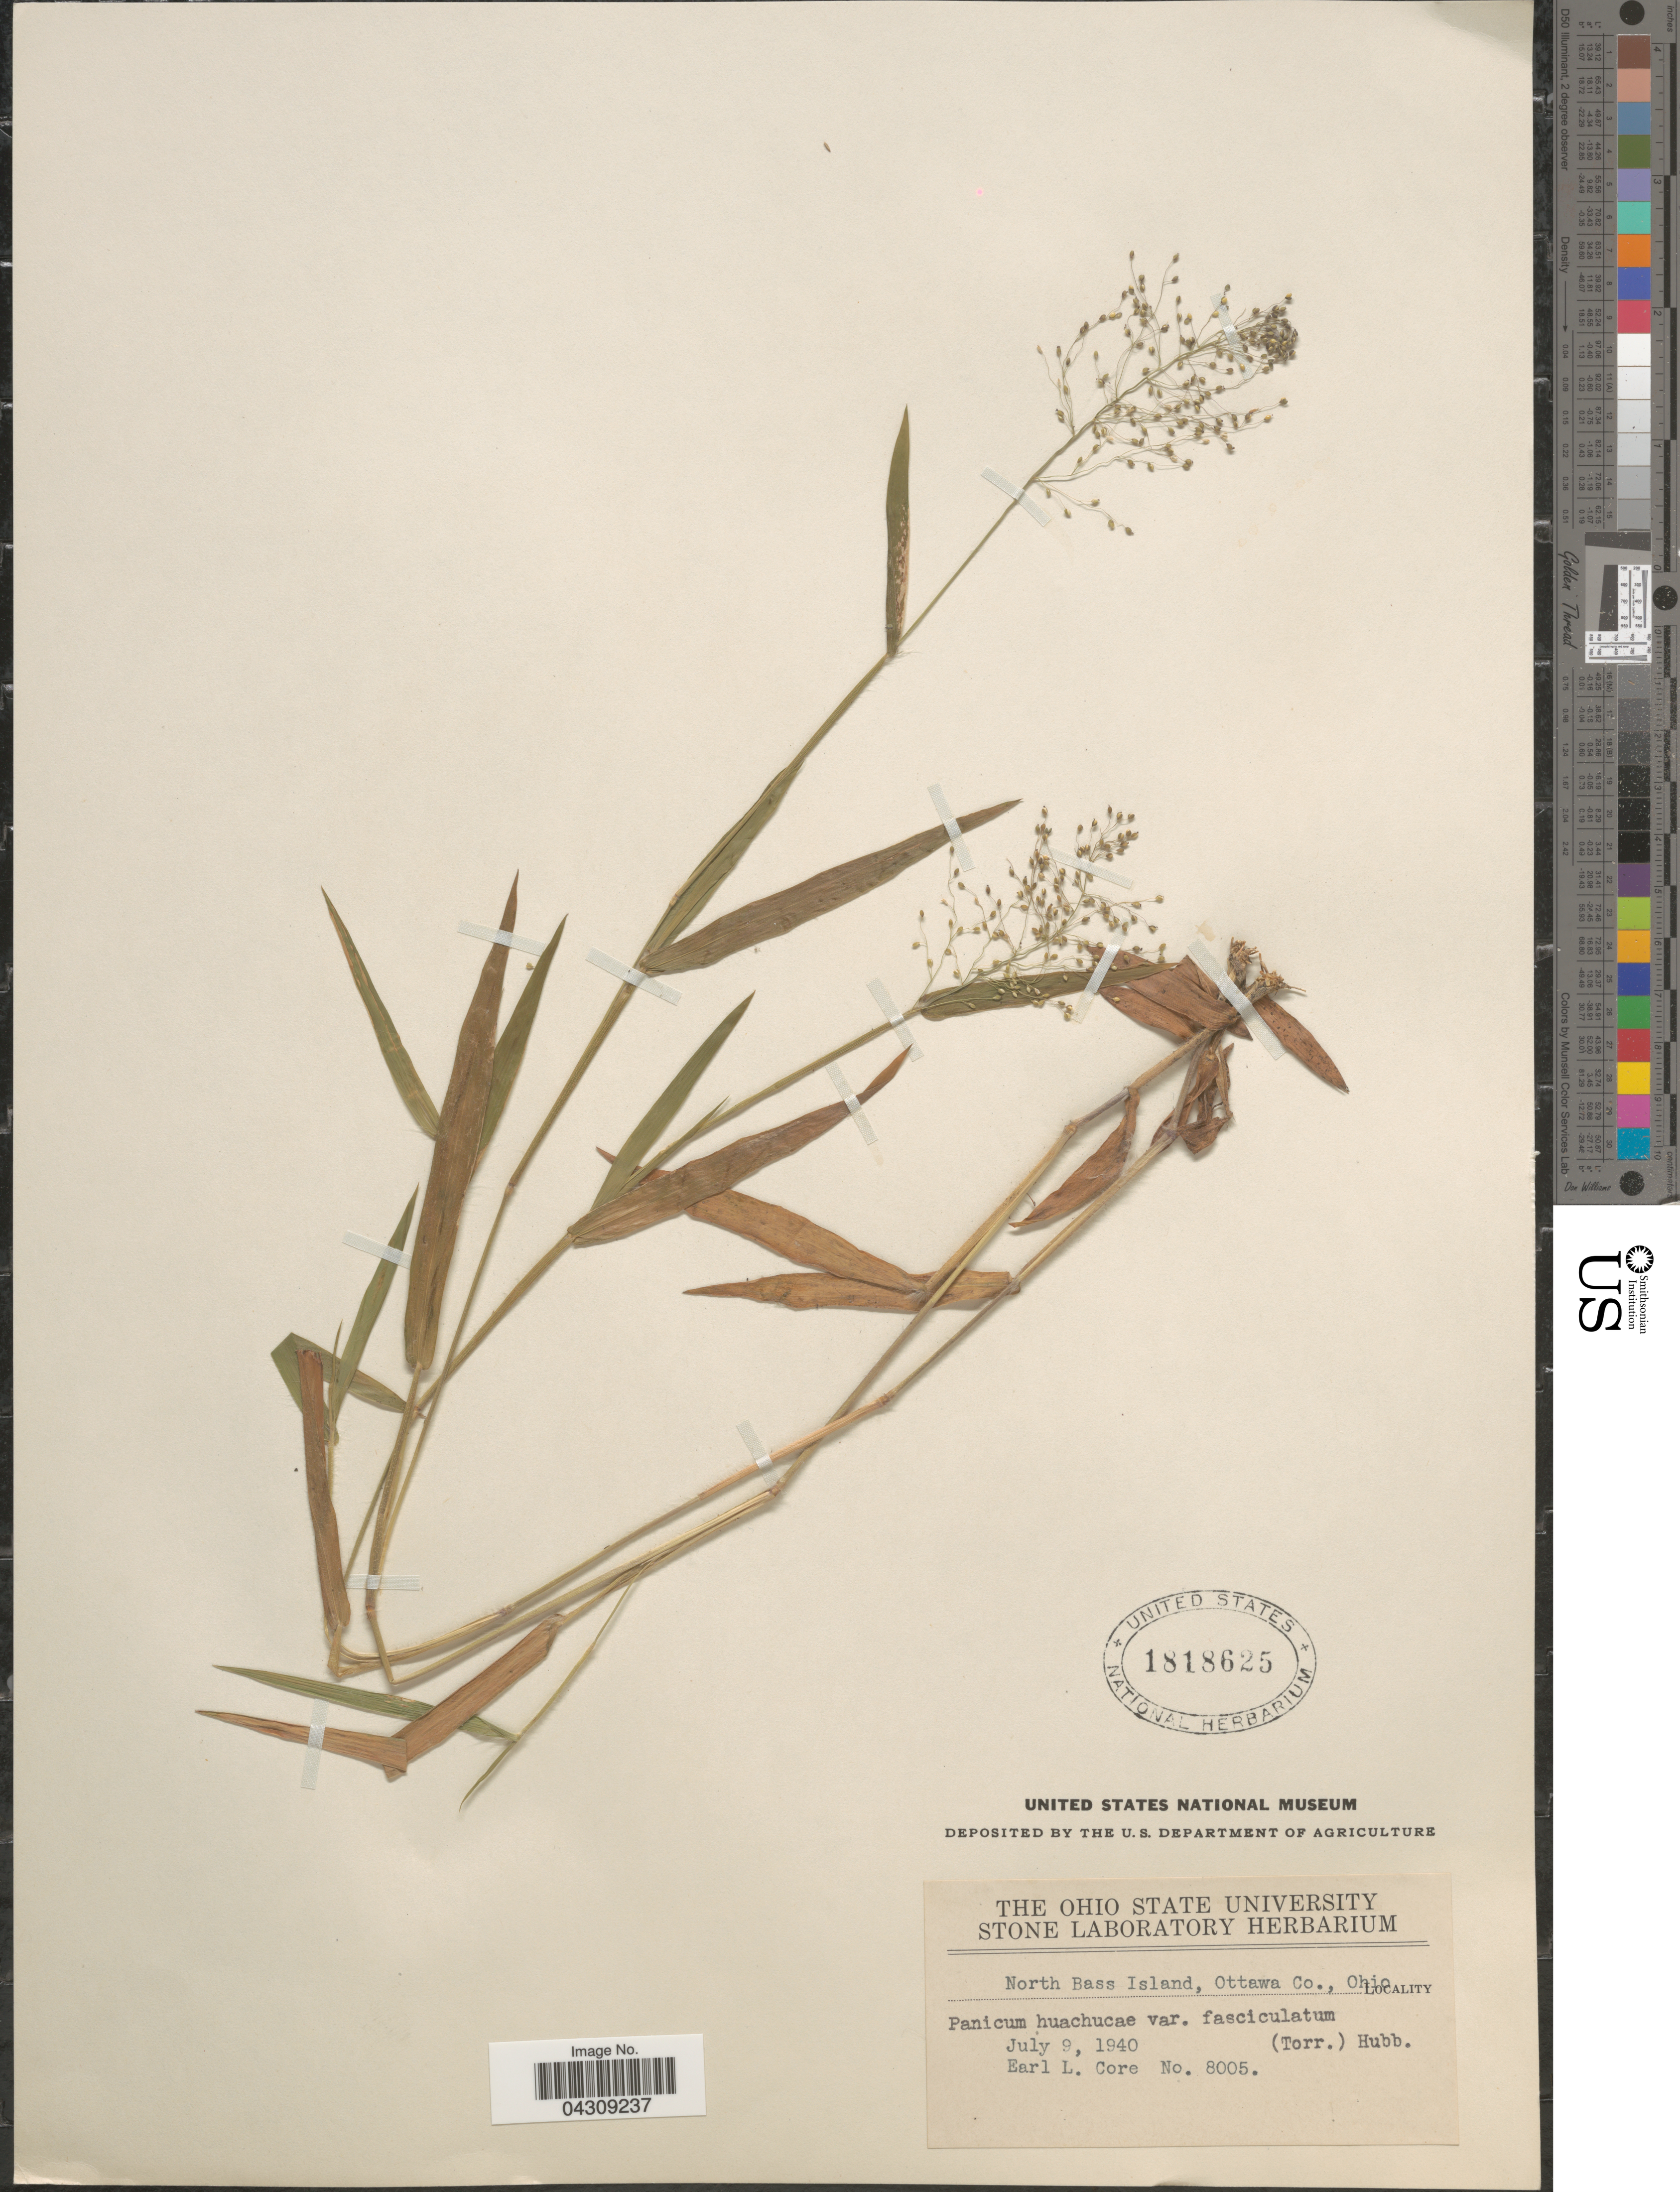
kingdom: Plantae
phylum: Tracheophyta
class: Liliopsida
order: Poales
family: Poaceae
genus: Dichanthelium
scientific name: Dichanthelium acuminatum var. acuminatum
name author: (Sw.) Gould & C.A. Clark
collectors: E. L. Core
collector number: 8005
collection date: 1940-07-09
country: United States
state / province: Ohio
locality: North Bass Island, Ottawa Co.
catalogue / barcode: US 1818625